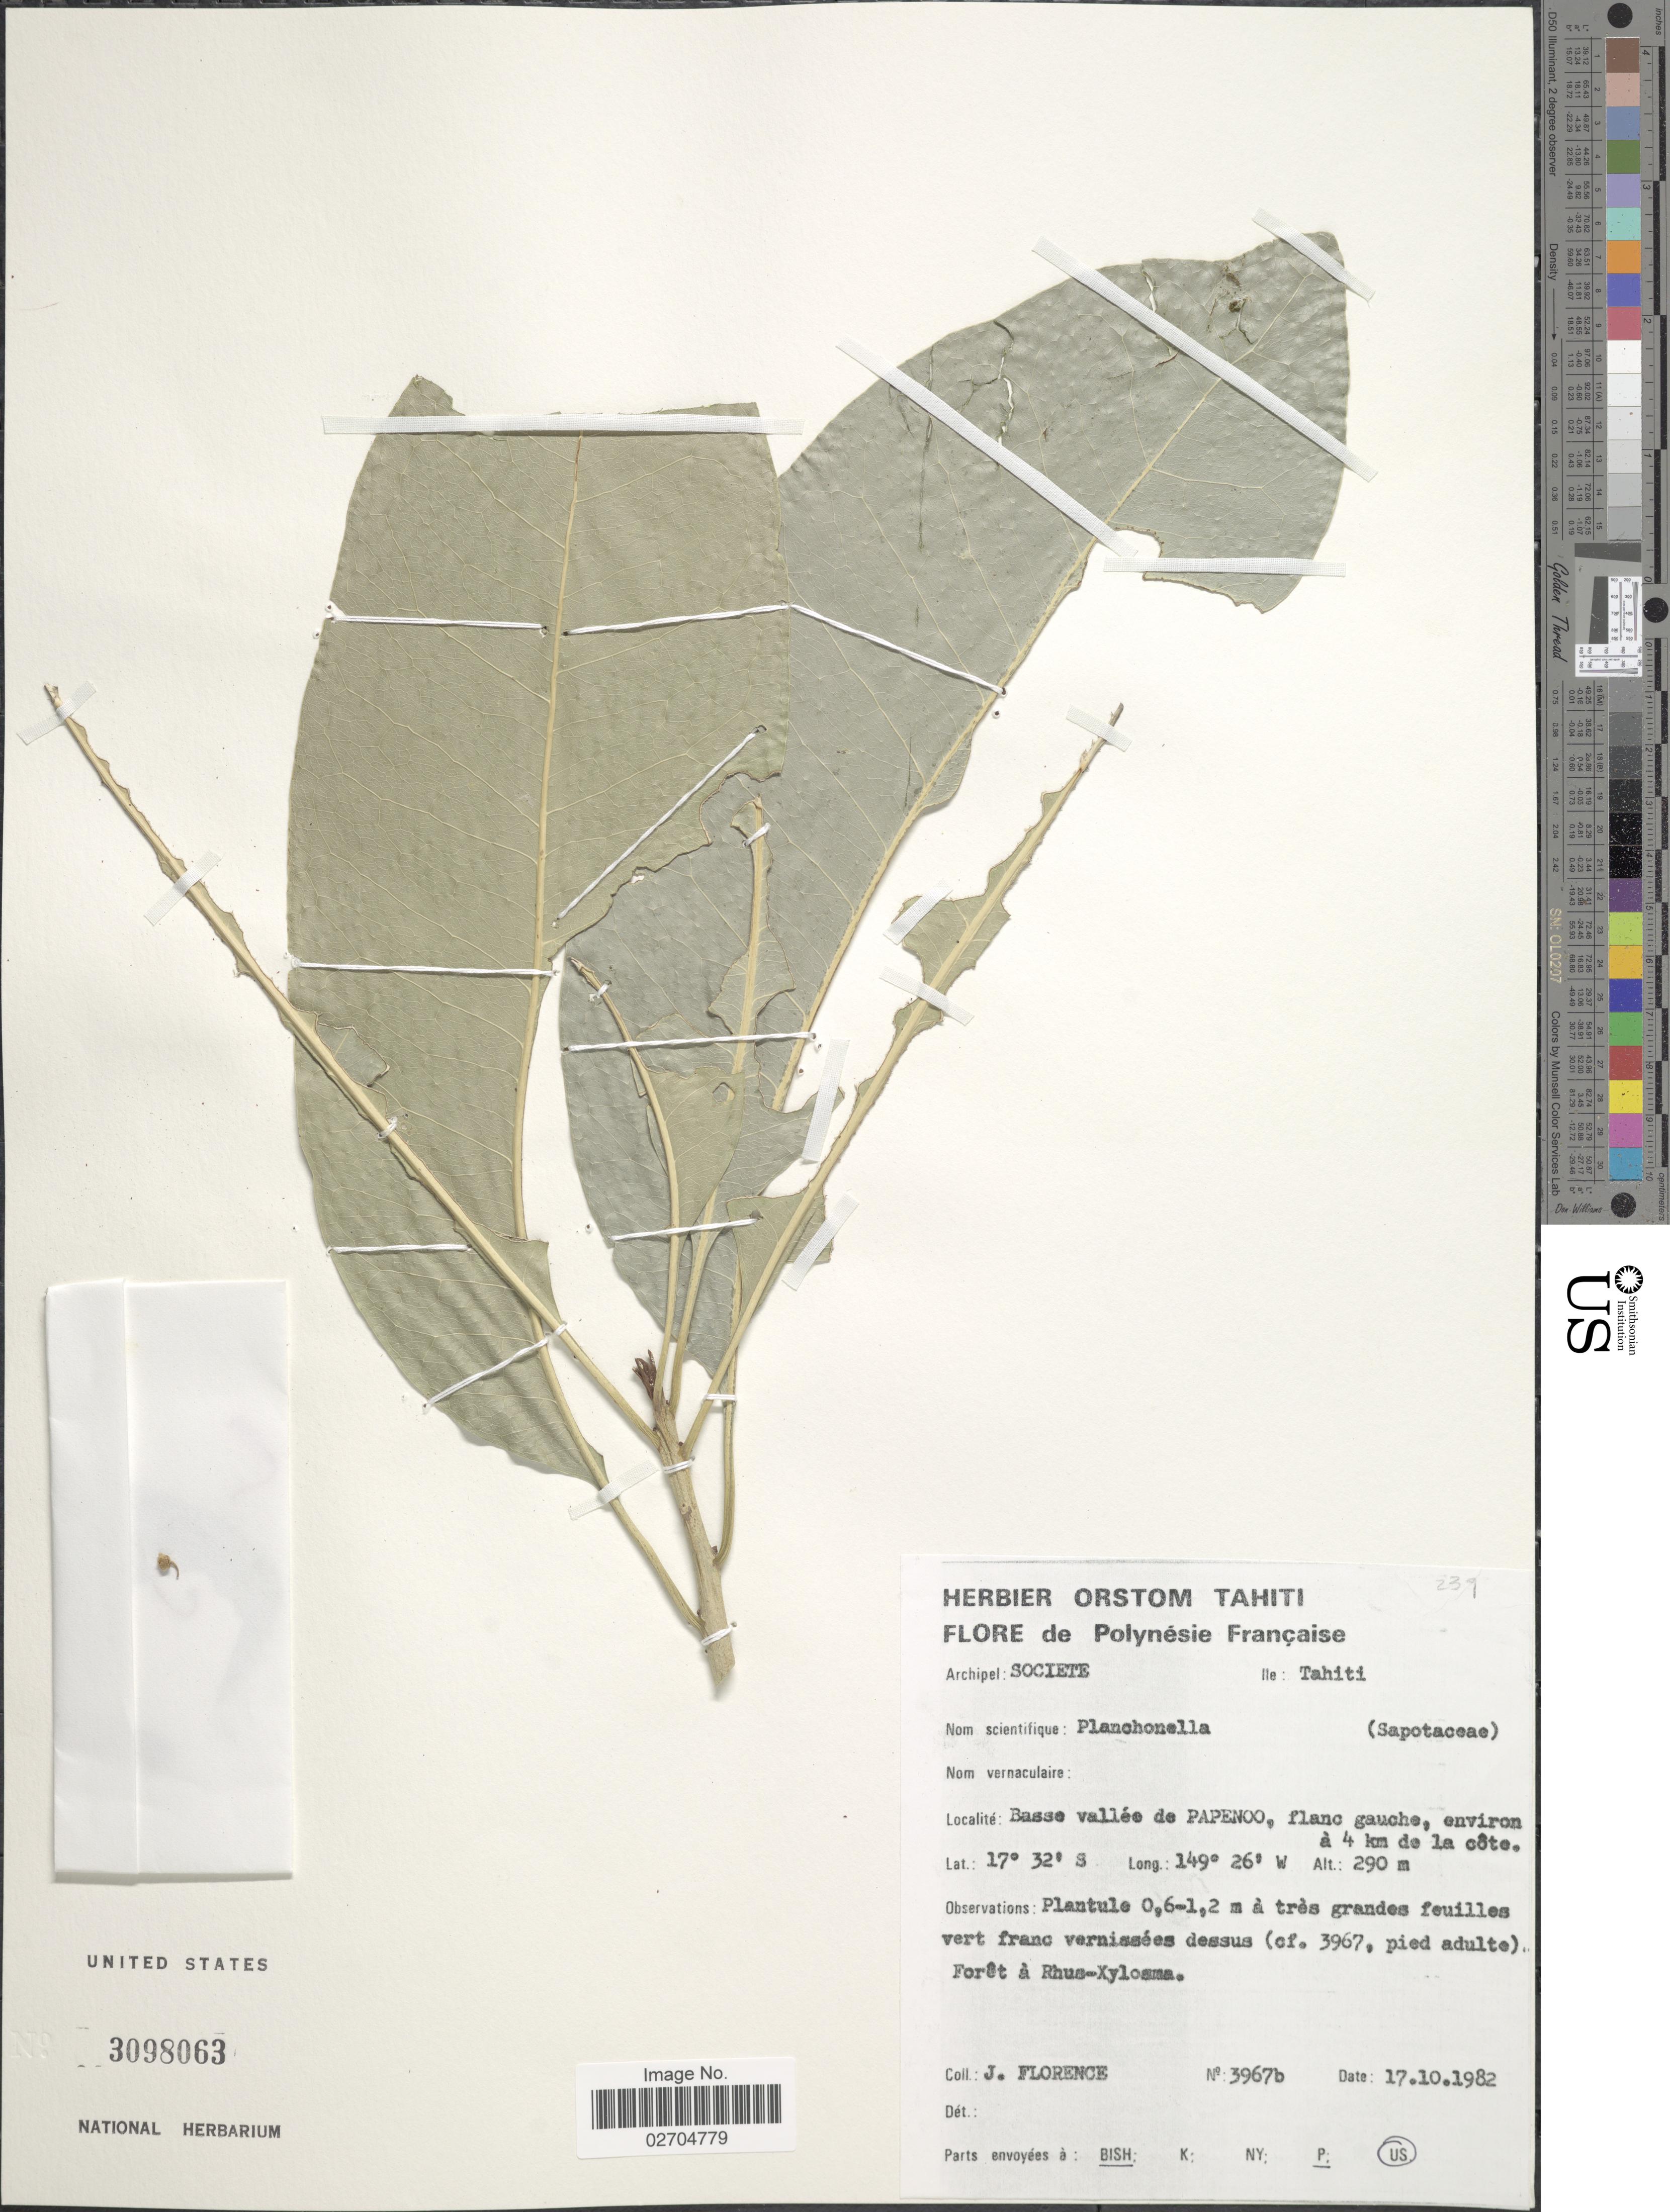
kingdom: Plantae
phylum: Tracheophyta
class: Magnoliopsida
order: Ericales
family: Sapotaceae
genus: Planchonella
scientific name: Planchonella sp.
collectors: J. Florence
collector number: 3967b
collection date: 1982-10-17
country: French Polynesia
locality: Polynésie Française. Archipel: Societe. Ile: Tahiti. Basse valleé de Papengo, flanc gauche, environ a 4 km de la côte.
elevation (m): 290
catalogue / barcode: US 3098063